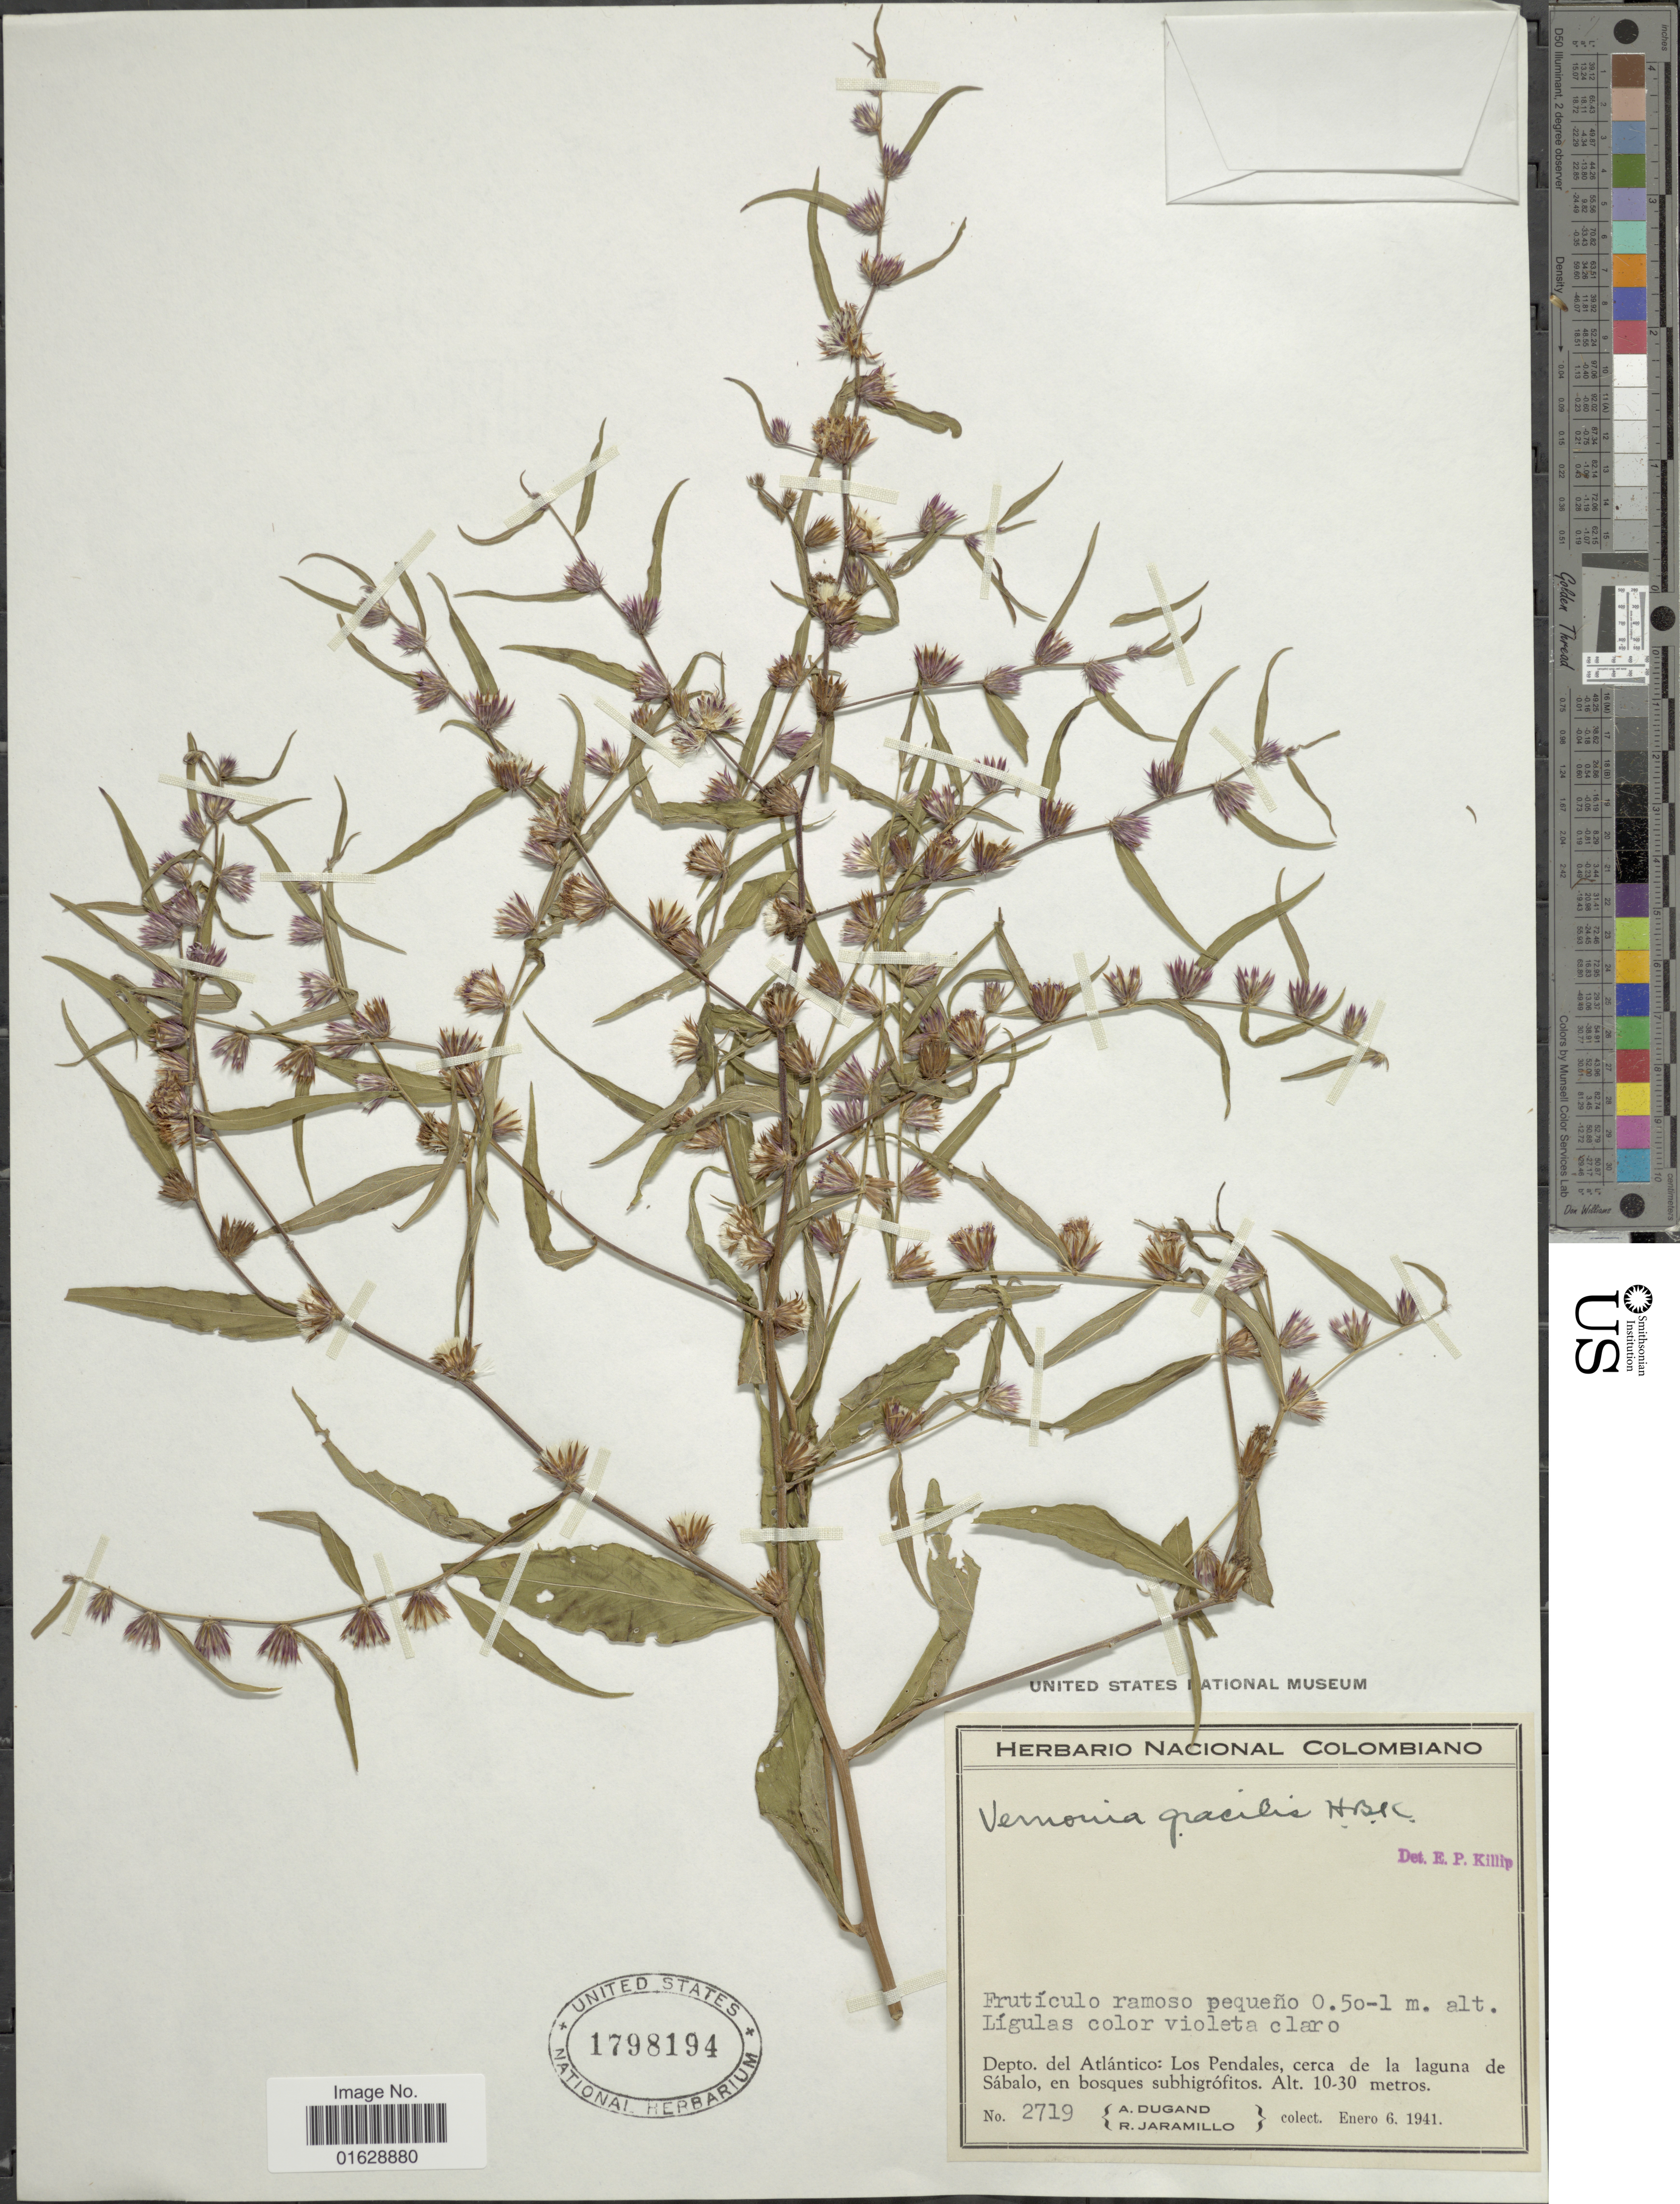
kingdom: Plantae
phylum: Tracheophyta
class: Magnoliopsida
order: Asterales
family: Asteraceae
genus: Lepidaploa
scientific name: Lepidaploa gracilis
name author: (Kunth) H. Rob.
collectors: A. Dugand & R. Jaramillo M.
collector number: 2719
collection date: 1941-01-06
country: Colombia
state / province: Atlántico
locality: Depto. del Atlantico: Los Pendales, cerca de la laguna de Sabalo.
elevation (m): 10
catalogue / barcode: US 1798194